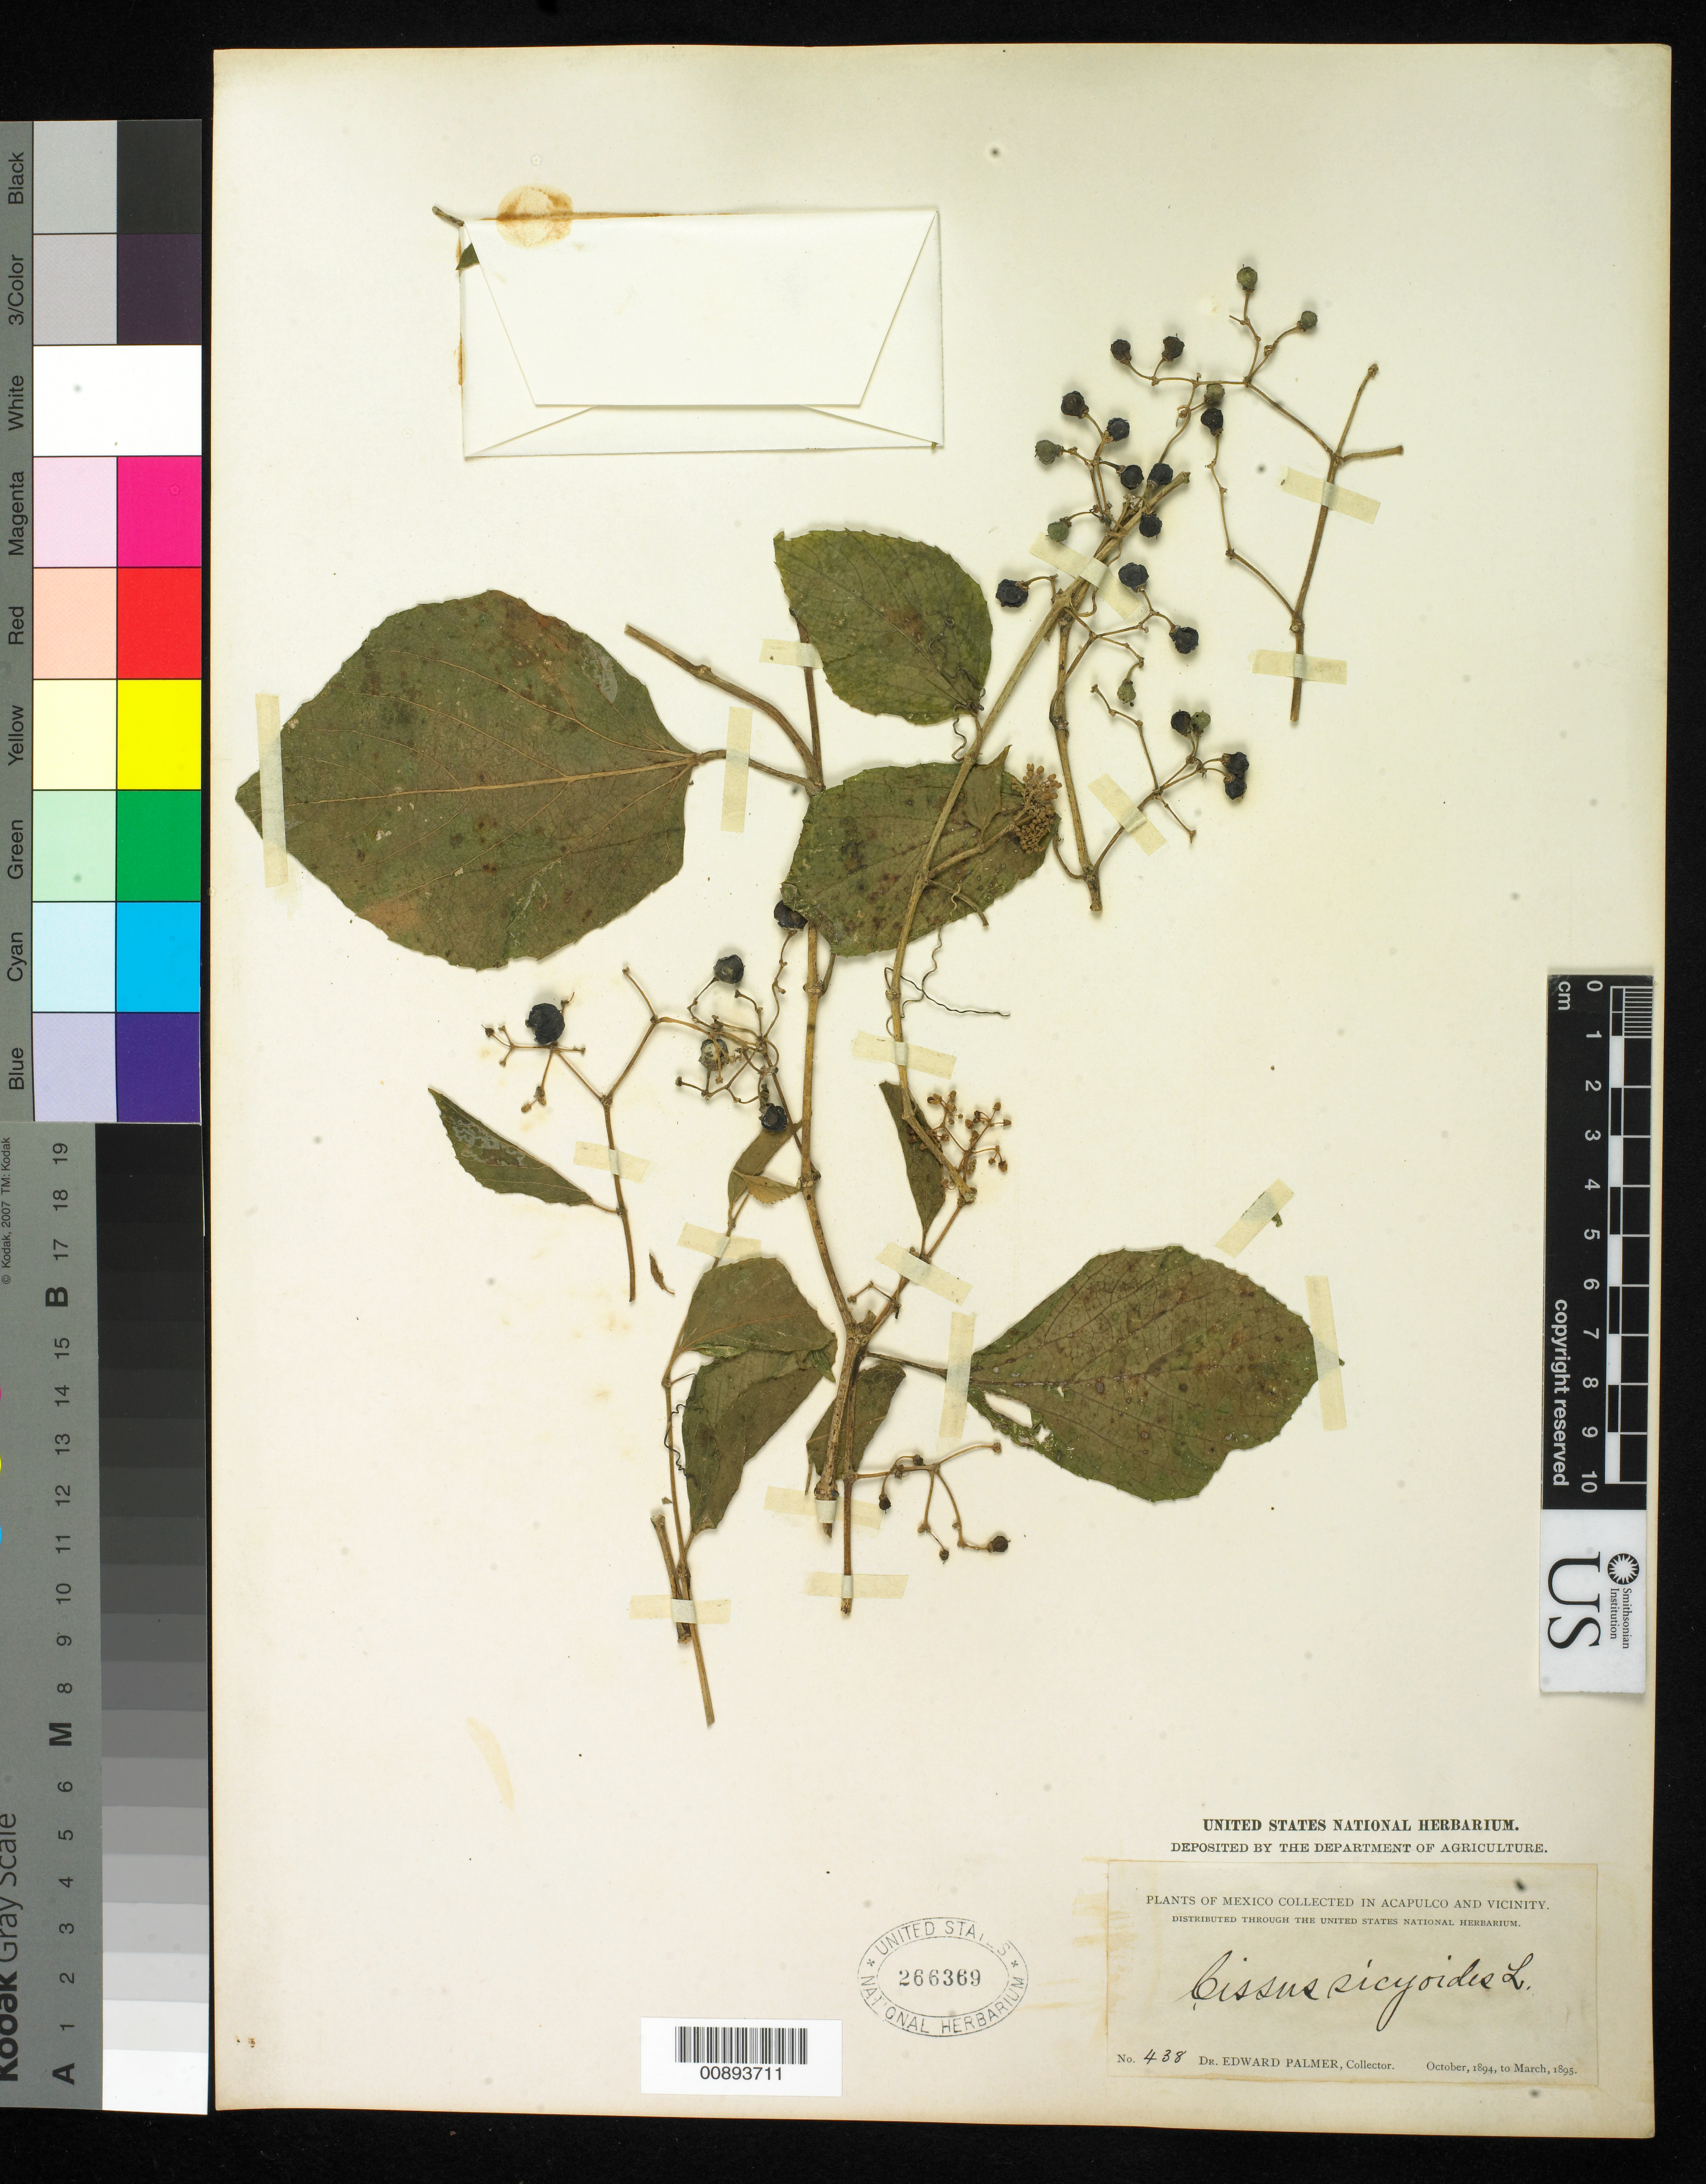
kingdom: Plantae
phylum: Tracheophyta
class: Magnoliopsida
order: Vitales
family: Vitaceae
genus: Cissus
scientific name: Cissus sicyoides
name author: L.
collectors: E. Palmer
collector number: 438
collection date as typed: Oct 1894 to -- Mar 1895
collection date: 1894-10/1895-03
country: Mexico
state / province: Guerrero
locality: Acapulco, Guerrero and vicinity.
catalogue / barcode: US 266369